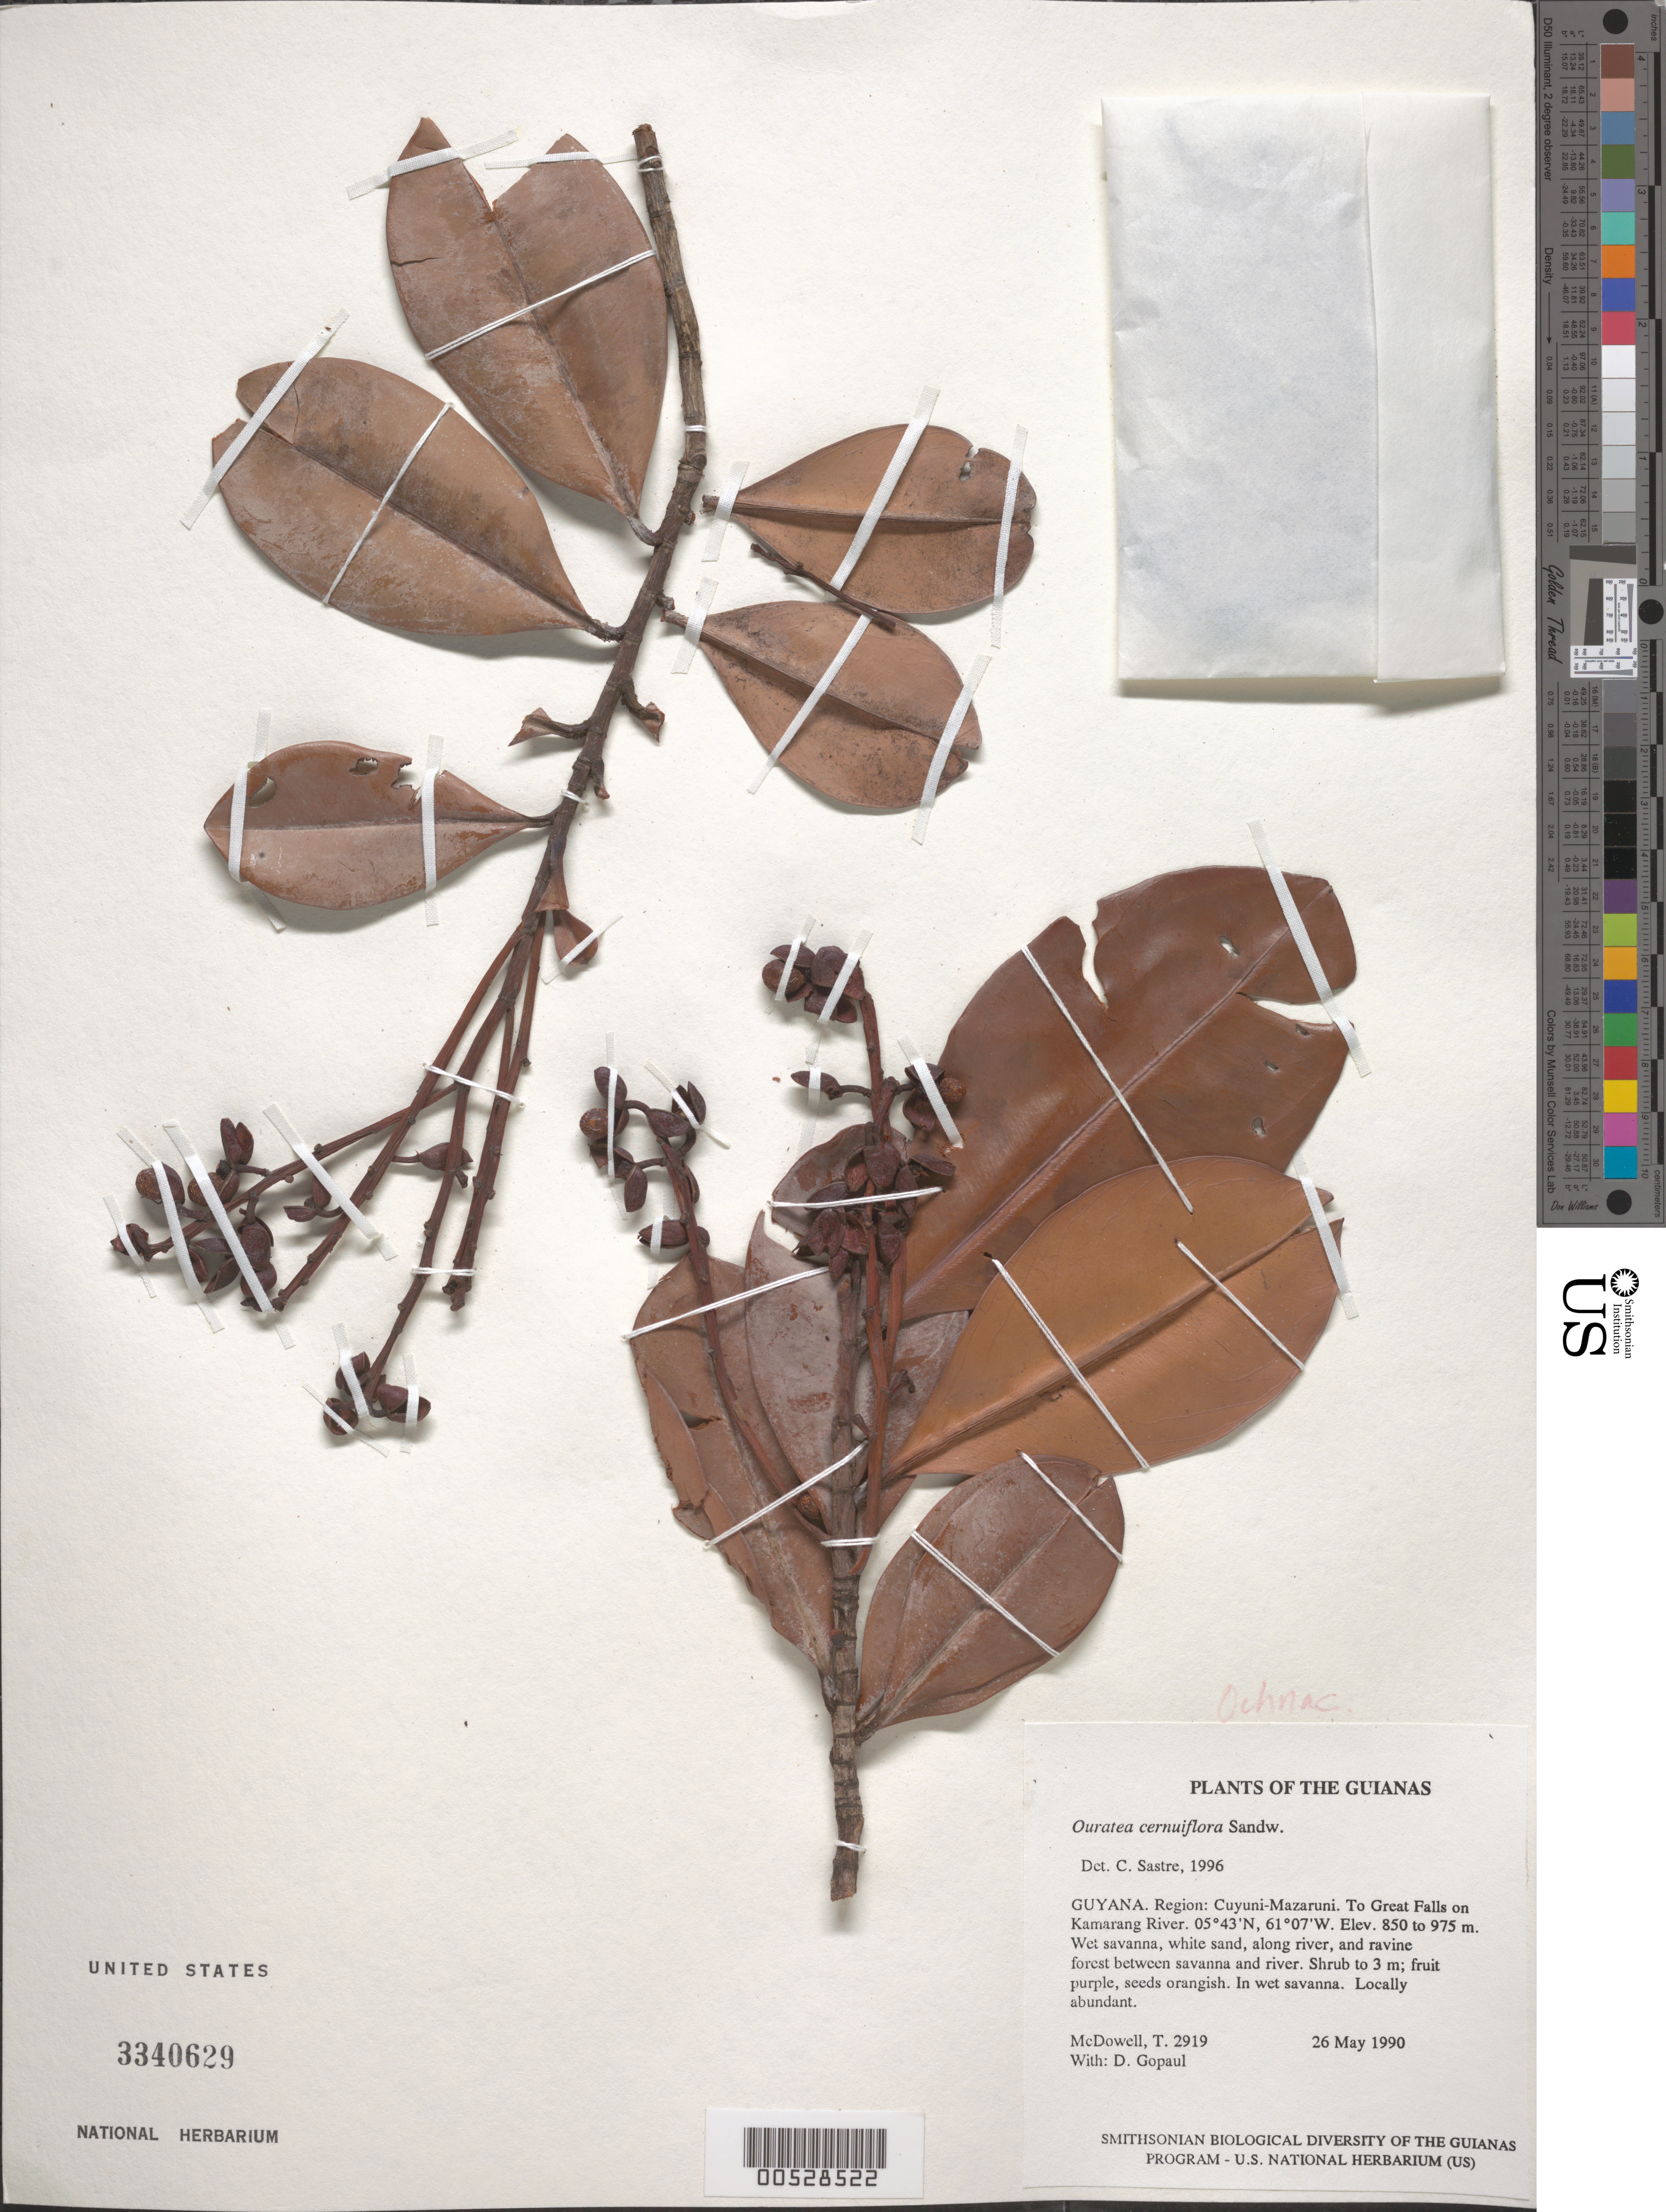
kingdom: Plantae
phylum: Tracheophyta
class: Magnoliopsida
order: Malpighiales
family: Ochnaceae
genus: Ouratea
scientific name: Ouratea cernuiflora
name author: Sandwith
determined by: Sastre, C. H. L.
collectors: T. McDowell & D. Gopaul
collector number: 2919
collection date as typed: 26 May 1990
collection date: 1990-05-26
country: Guyana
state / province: Cuyuni-Mazaruni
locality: From Utshi River to Great Falls on Kamarang River; 4-5 km SE of Utshi camp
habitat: Wet savanna, white sand, along river, and ravine forest between savanna and river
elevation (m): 850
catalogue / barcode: US 3340629